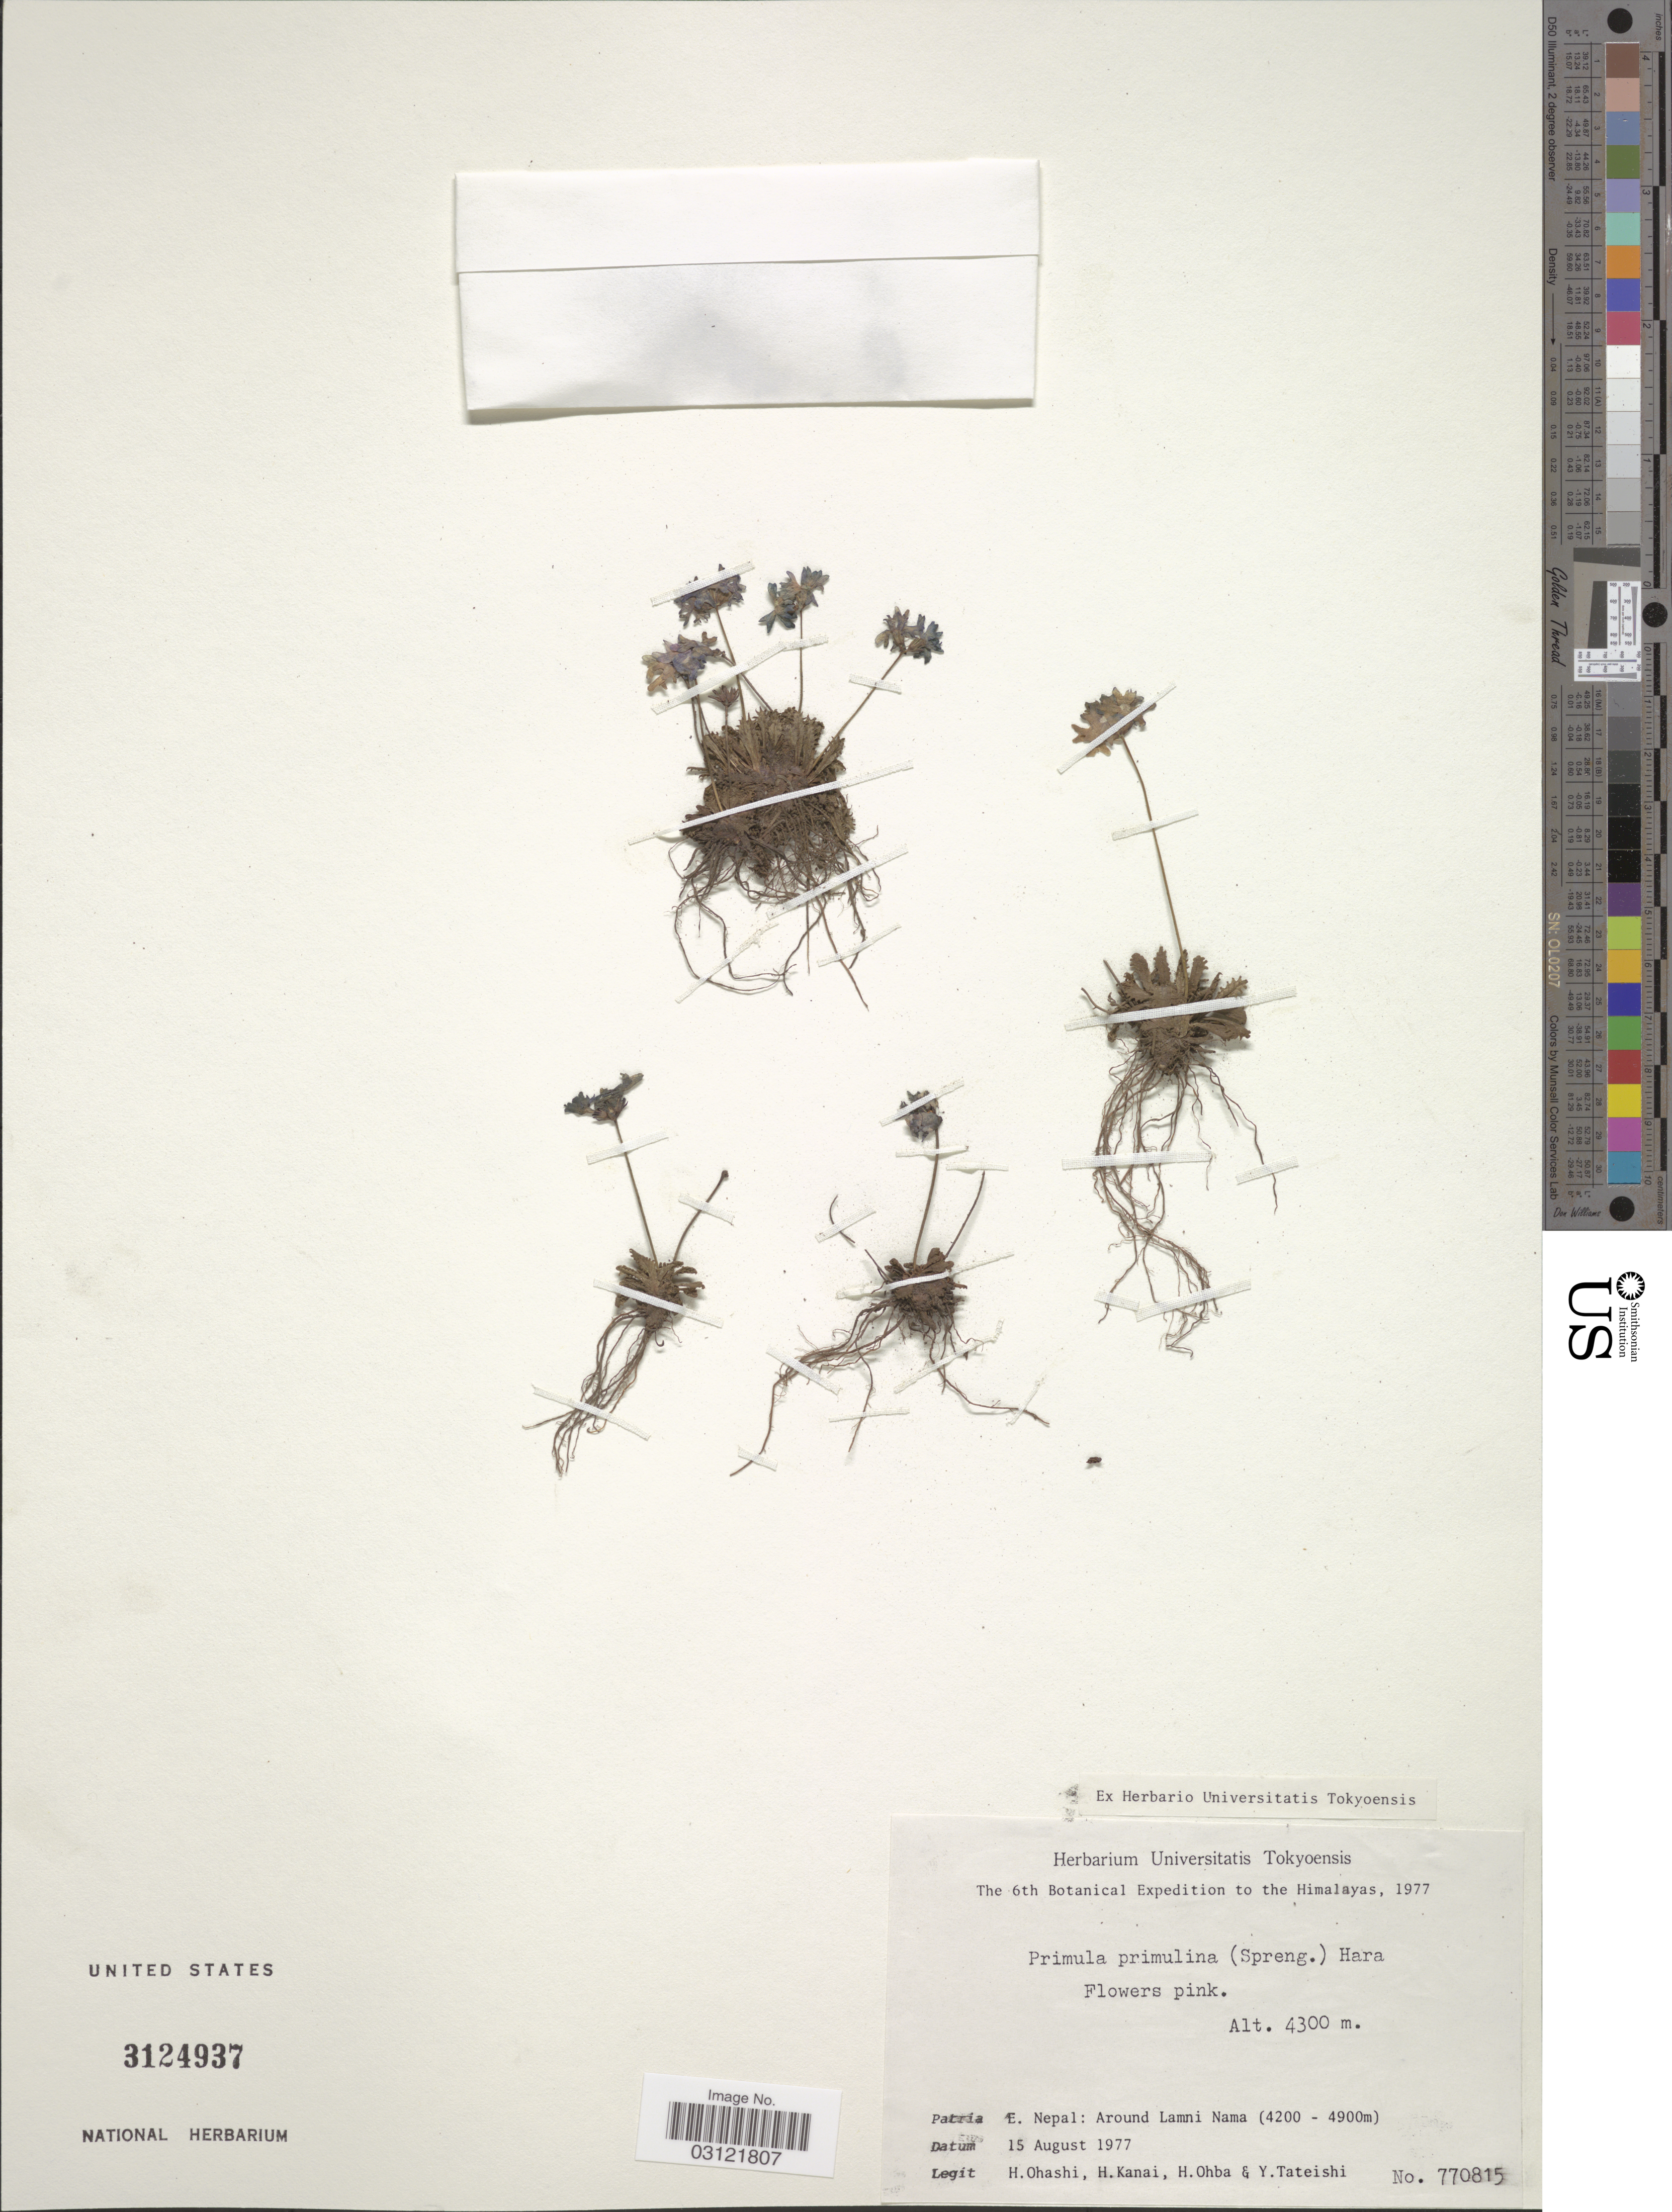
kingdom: Plantae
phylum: Tracheophyta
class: Magnoliopsida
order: Ericales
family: Primulaceae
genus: Primula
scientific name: Primula primulina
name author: (Spreng.) H. Hara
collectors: H. Ohashi, H. Kanai, H. Ohba & Y. Tateishi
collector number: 770815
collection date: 1977-08-15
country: Nepal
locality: The Himalayas. E. Nepal: Around Lamni Nama.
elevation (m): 4200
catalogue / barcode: US 3124937